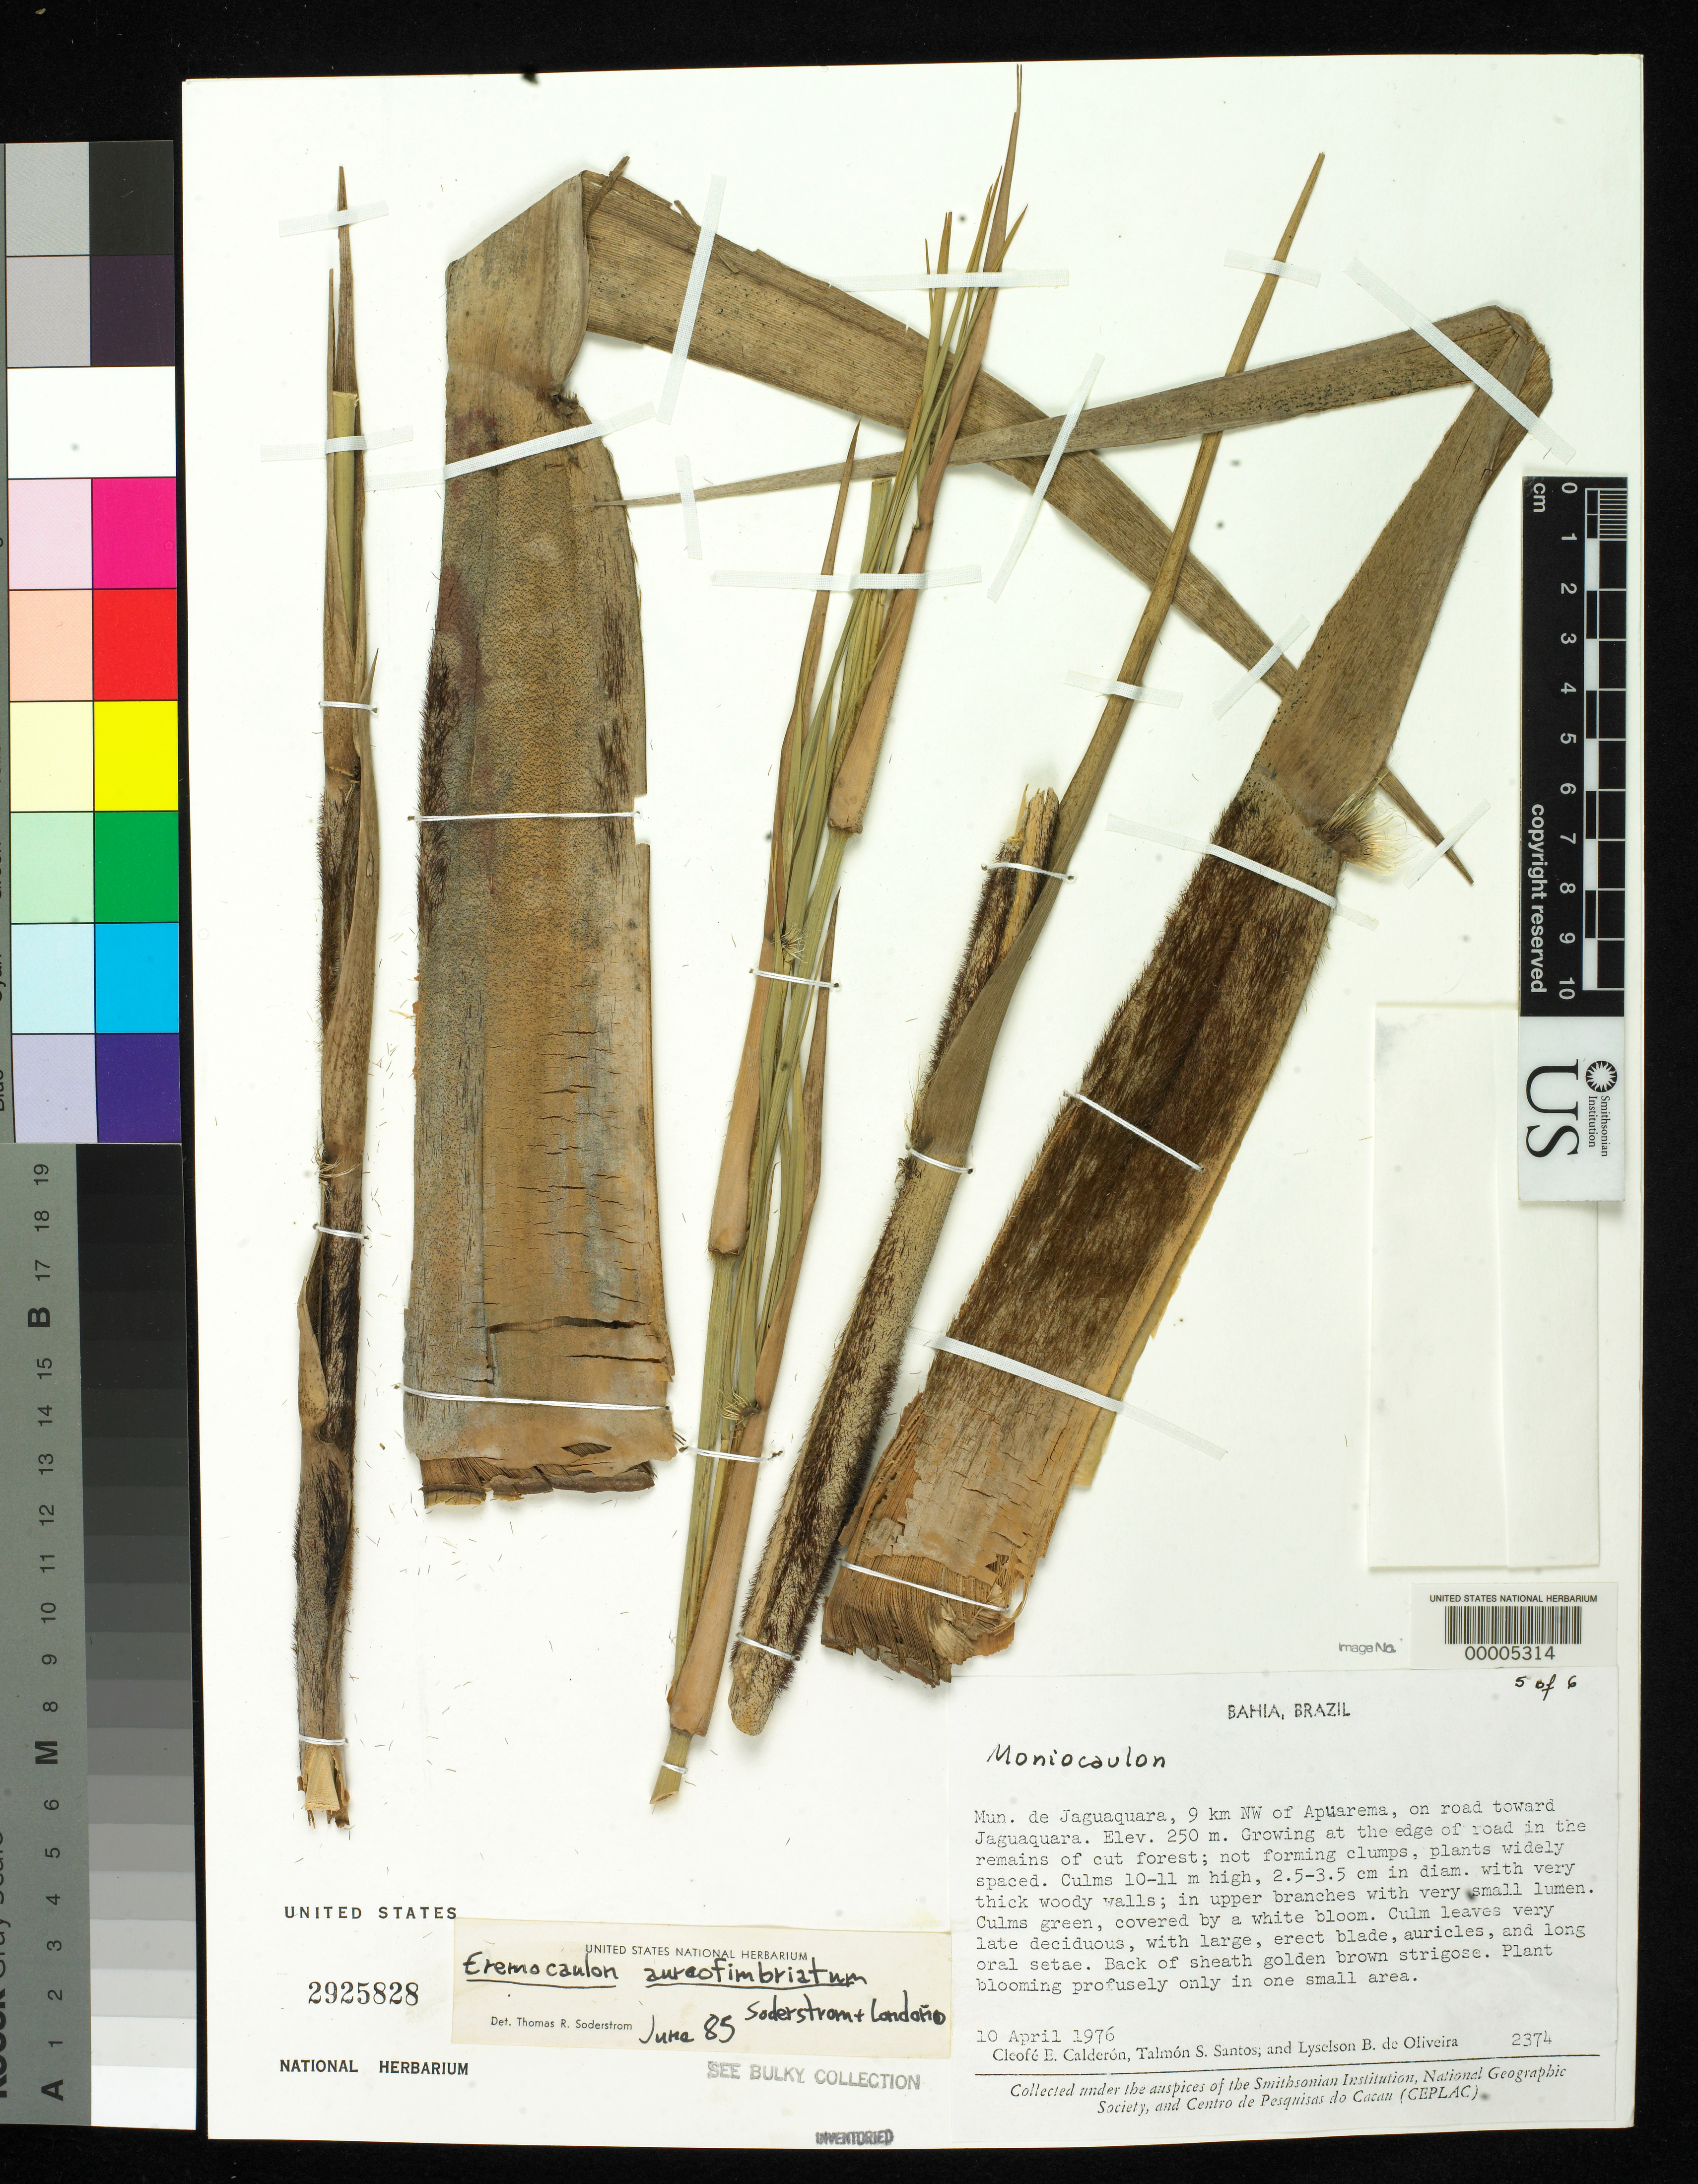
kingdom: Plantae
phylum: Tracheophyta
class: Liliopsida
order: Poales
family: Poaceae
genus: Eremocaulon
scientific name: Eremocaulon aureofimbriatum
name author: Soderstr. & Londoño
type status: Isotype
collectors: C. E. Calderón, T. S. Santos & L. de Oliveira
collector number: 2374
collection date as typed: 10 Apr 1976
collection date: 1976-04-10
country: Brazil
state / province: Bahia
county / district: Jaguaquara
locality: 9 km NW of Apuarema, on rd. to Jaguaquara.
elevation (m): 250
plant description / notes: Additional type material filed separately with bulky bamboos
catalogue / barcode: US 2925828